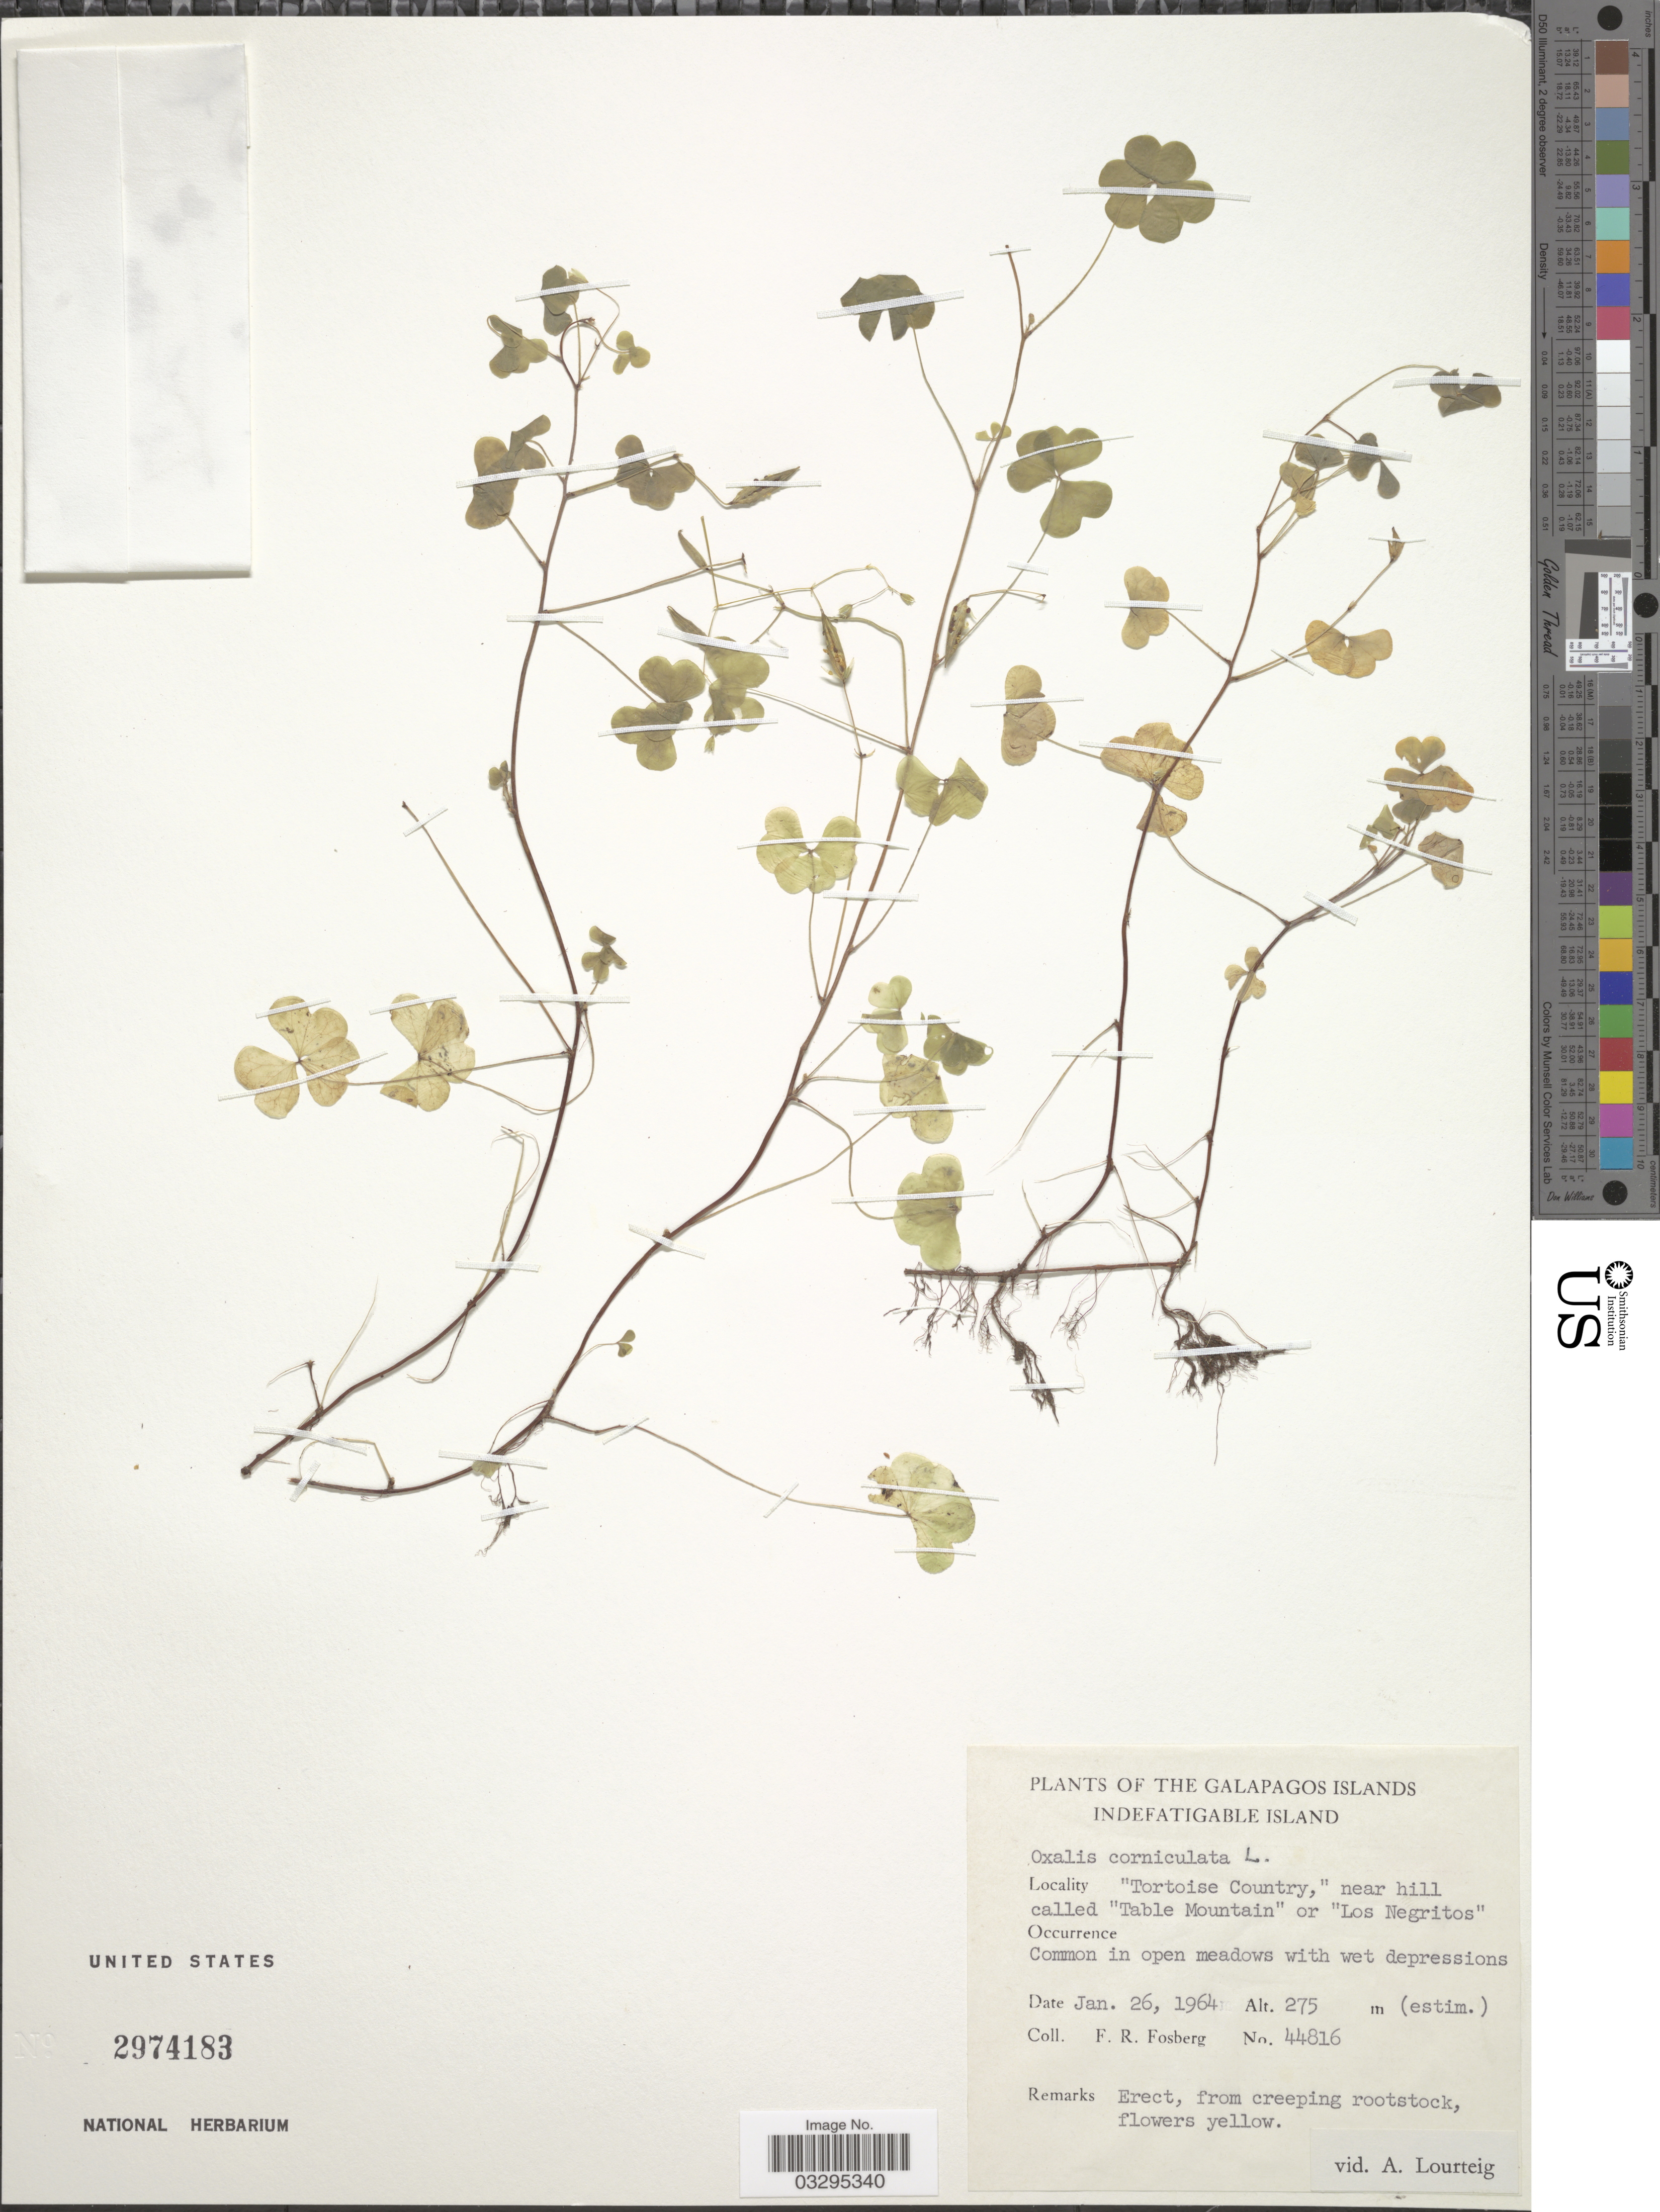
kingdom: Plantae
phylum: Tracheophyta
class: Magnoliopsida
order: Oxalidales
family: Oxalidaceae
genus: Oxalis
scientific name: Oxalis corniculata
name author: L.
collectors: F. R. Fosberg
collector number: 44816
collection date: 1964-01-26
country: Ecuador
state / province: Colón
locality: The Galapagos Islands. Indefatigable Island. "Tortoise Country." near hill called "Table Mountain" or "Los Negritos".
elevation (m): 275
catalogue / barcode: US 2974183